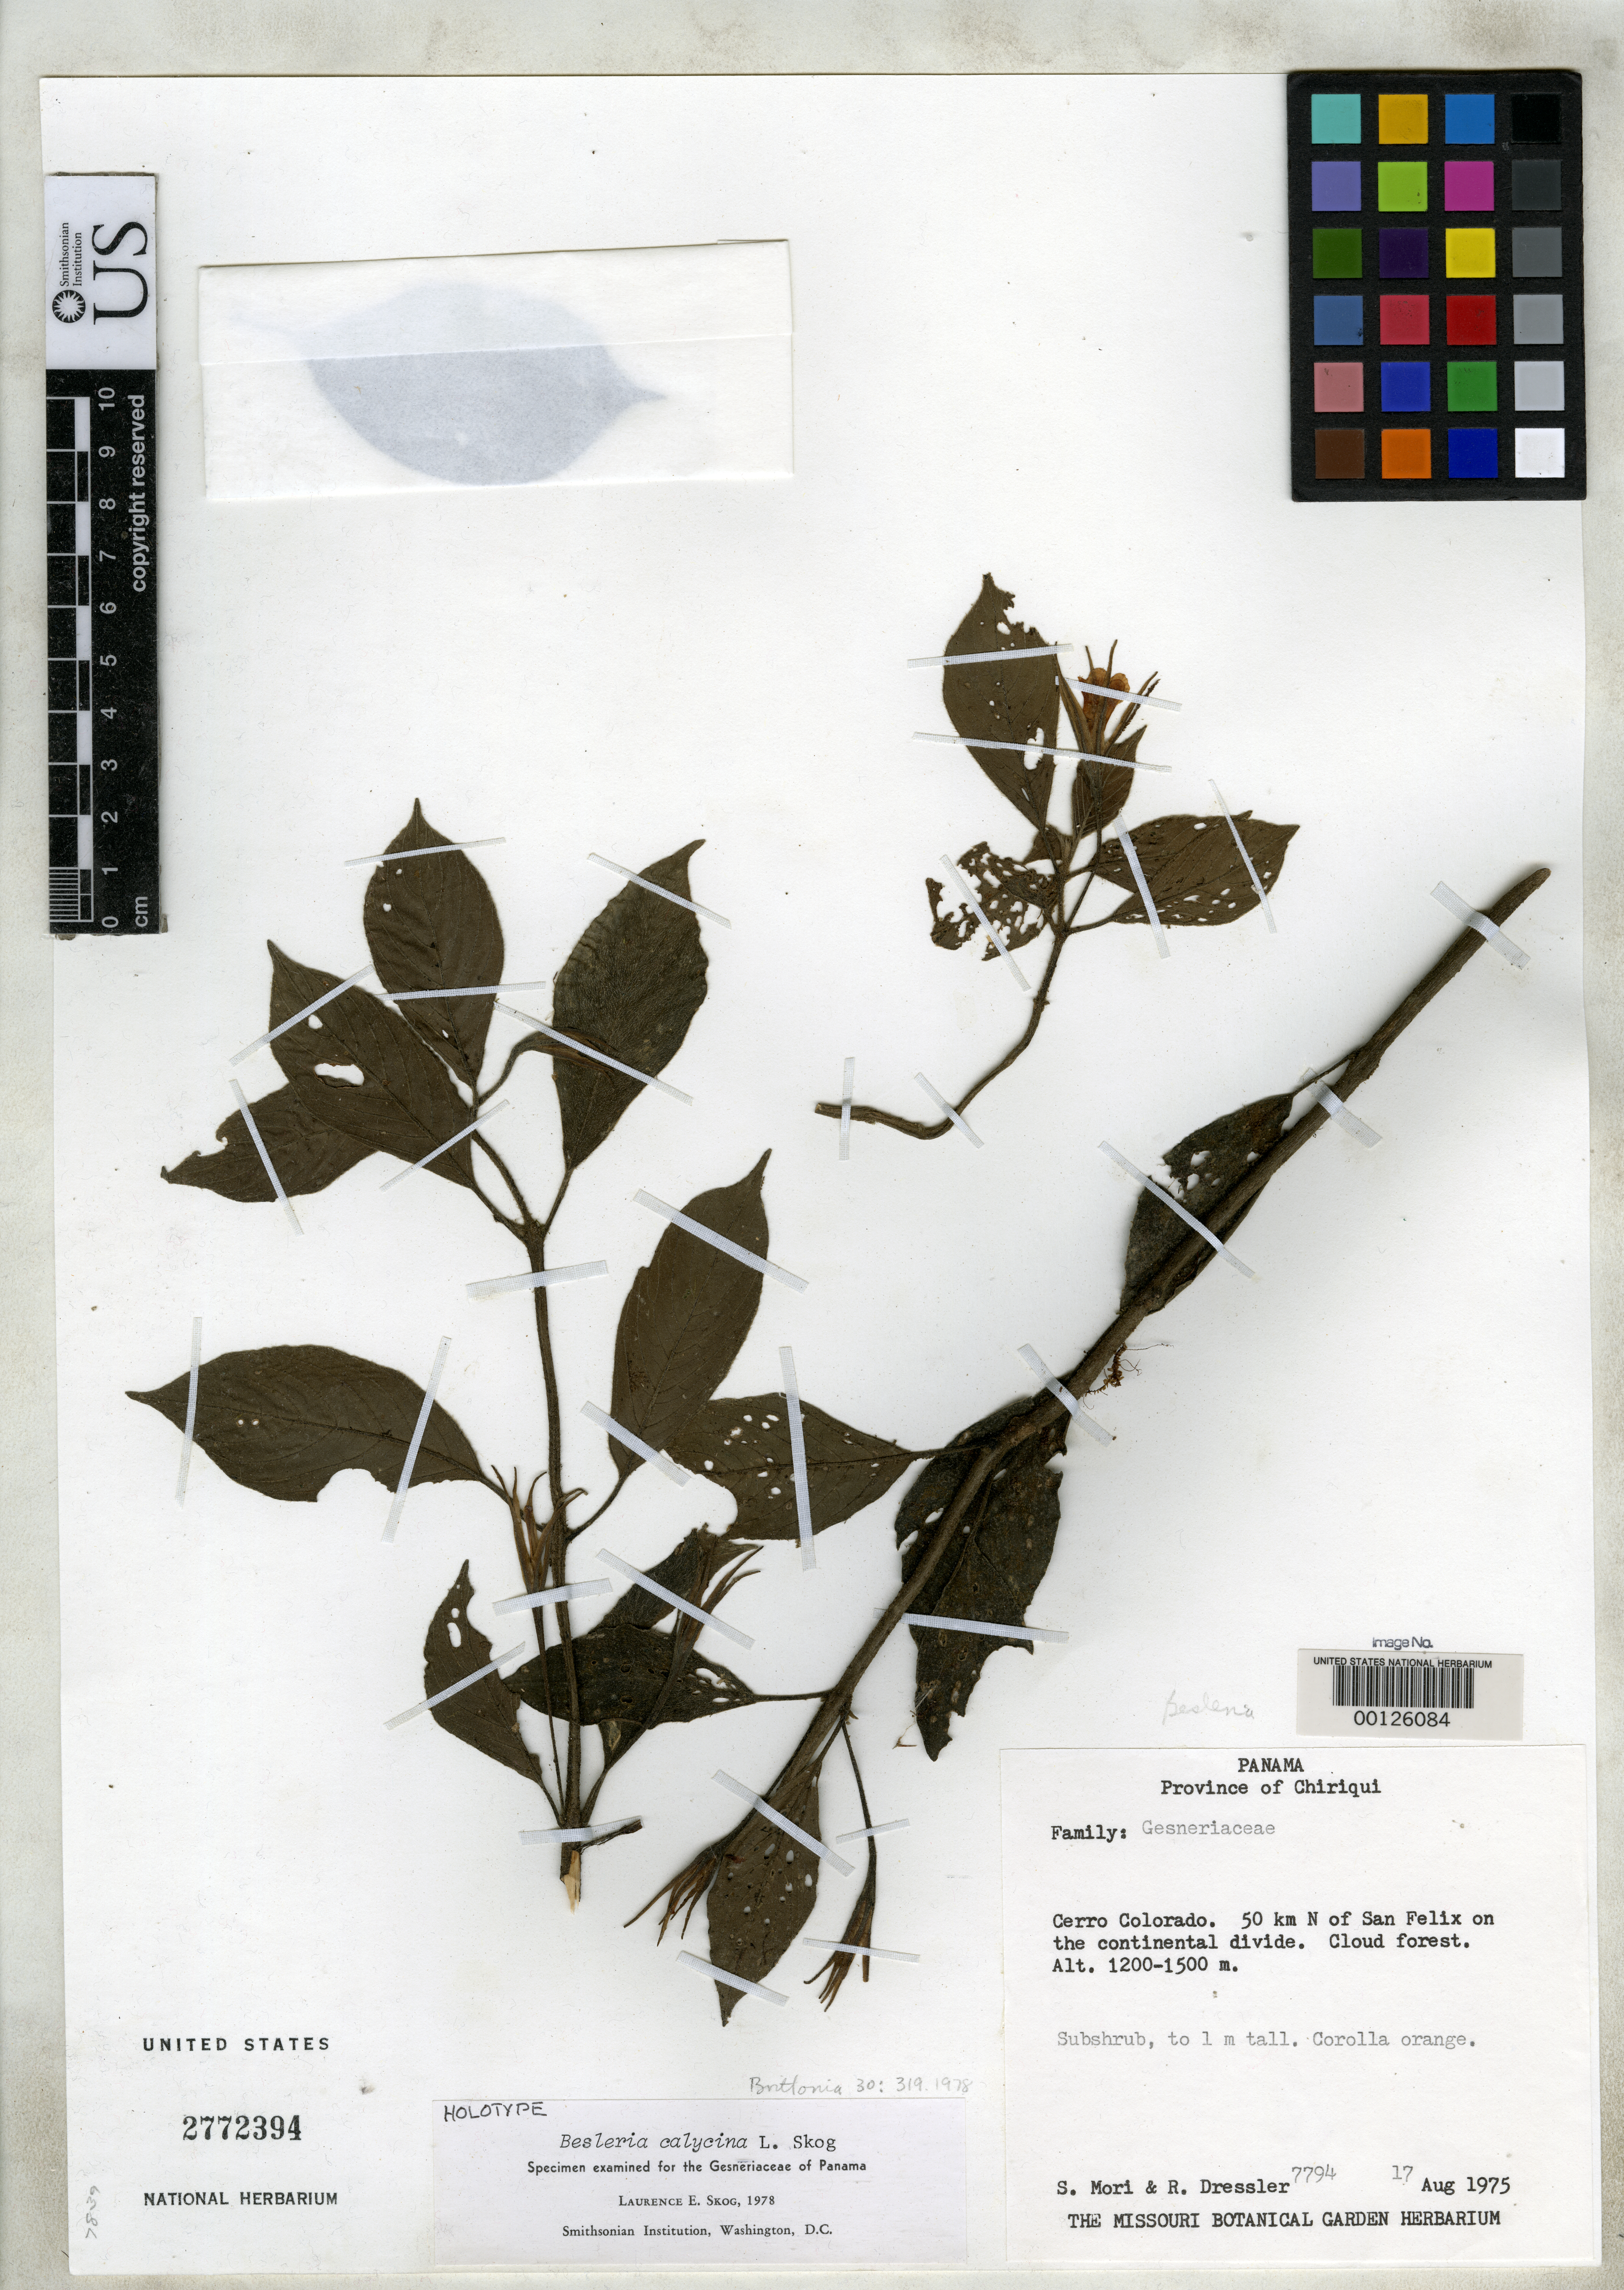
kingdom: Plantae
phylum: Tracheophyta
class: Magnoliopsida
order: Lamiales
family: Gesneriaceae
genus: Besleria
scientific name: Besleria calycina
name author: L.E. Skog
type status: Holotype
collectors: S. Mori & R. Dressler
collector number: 7794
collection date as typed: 17 Aug 1975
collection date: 1975-08-17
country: Panama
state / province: Chiriquí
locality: Cerro Colorado, 50 km N of San Felix.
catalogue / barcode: US 2772394